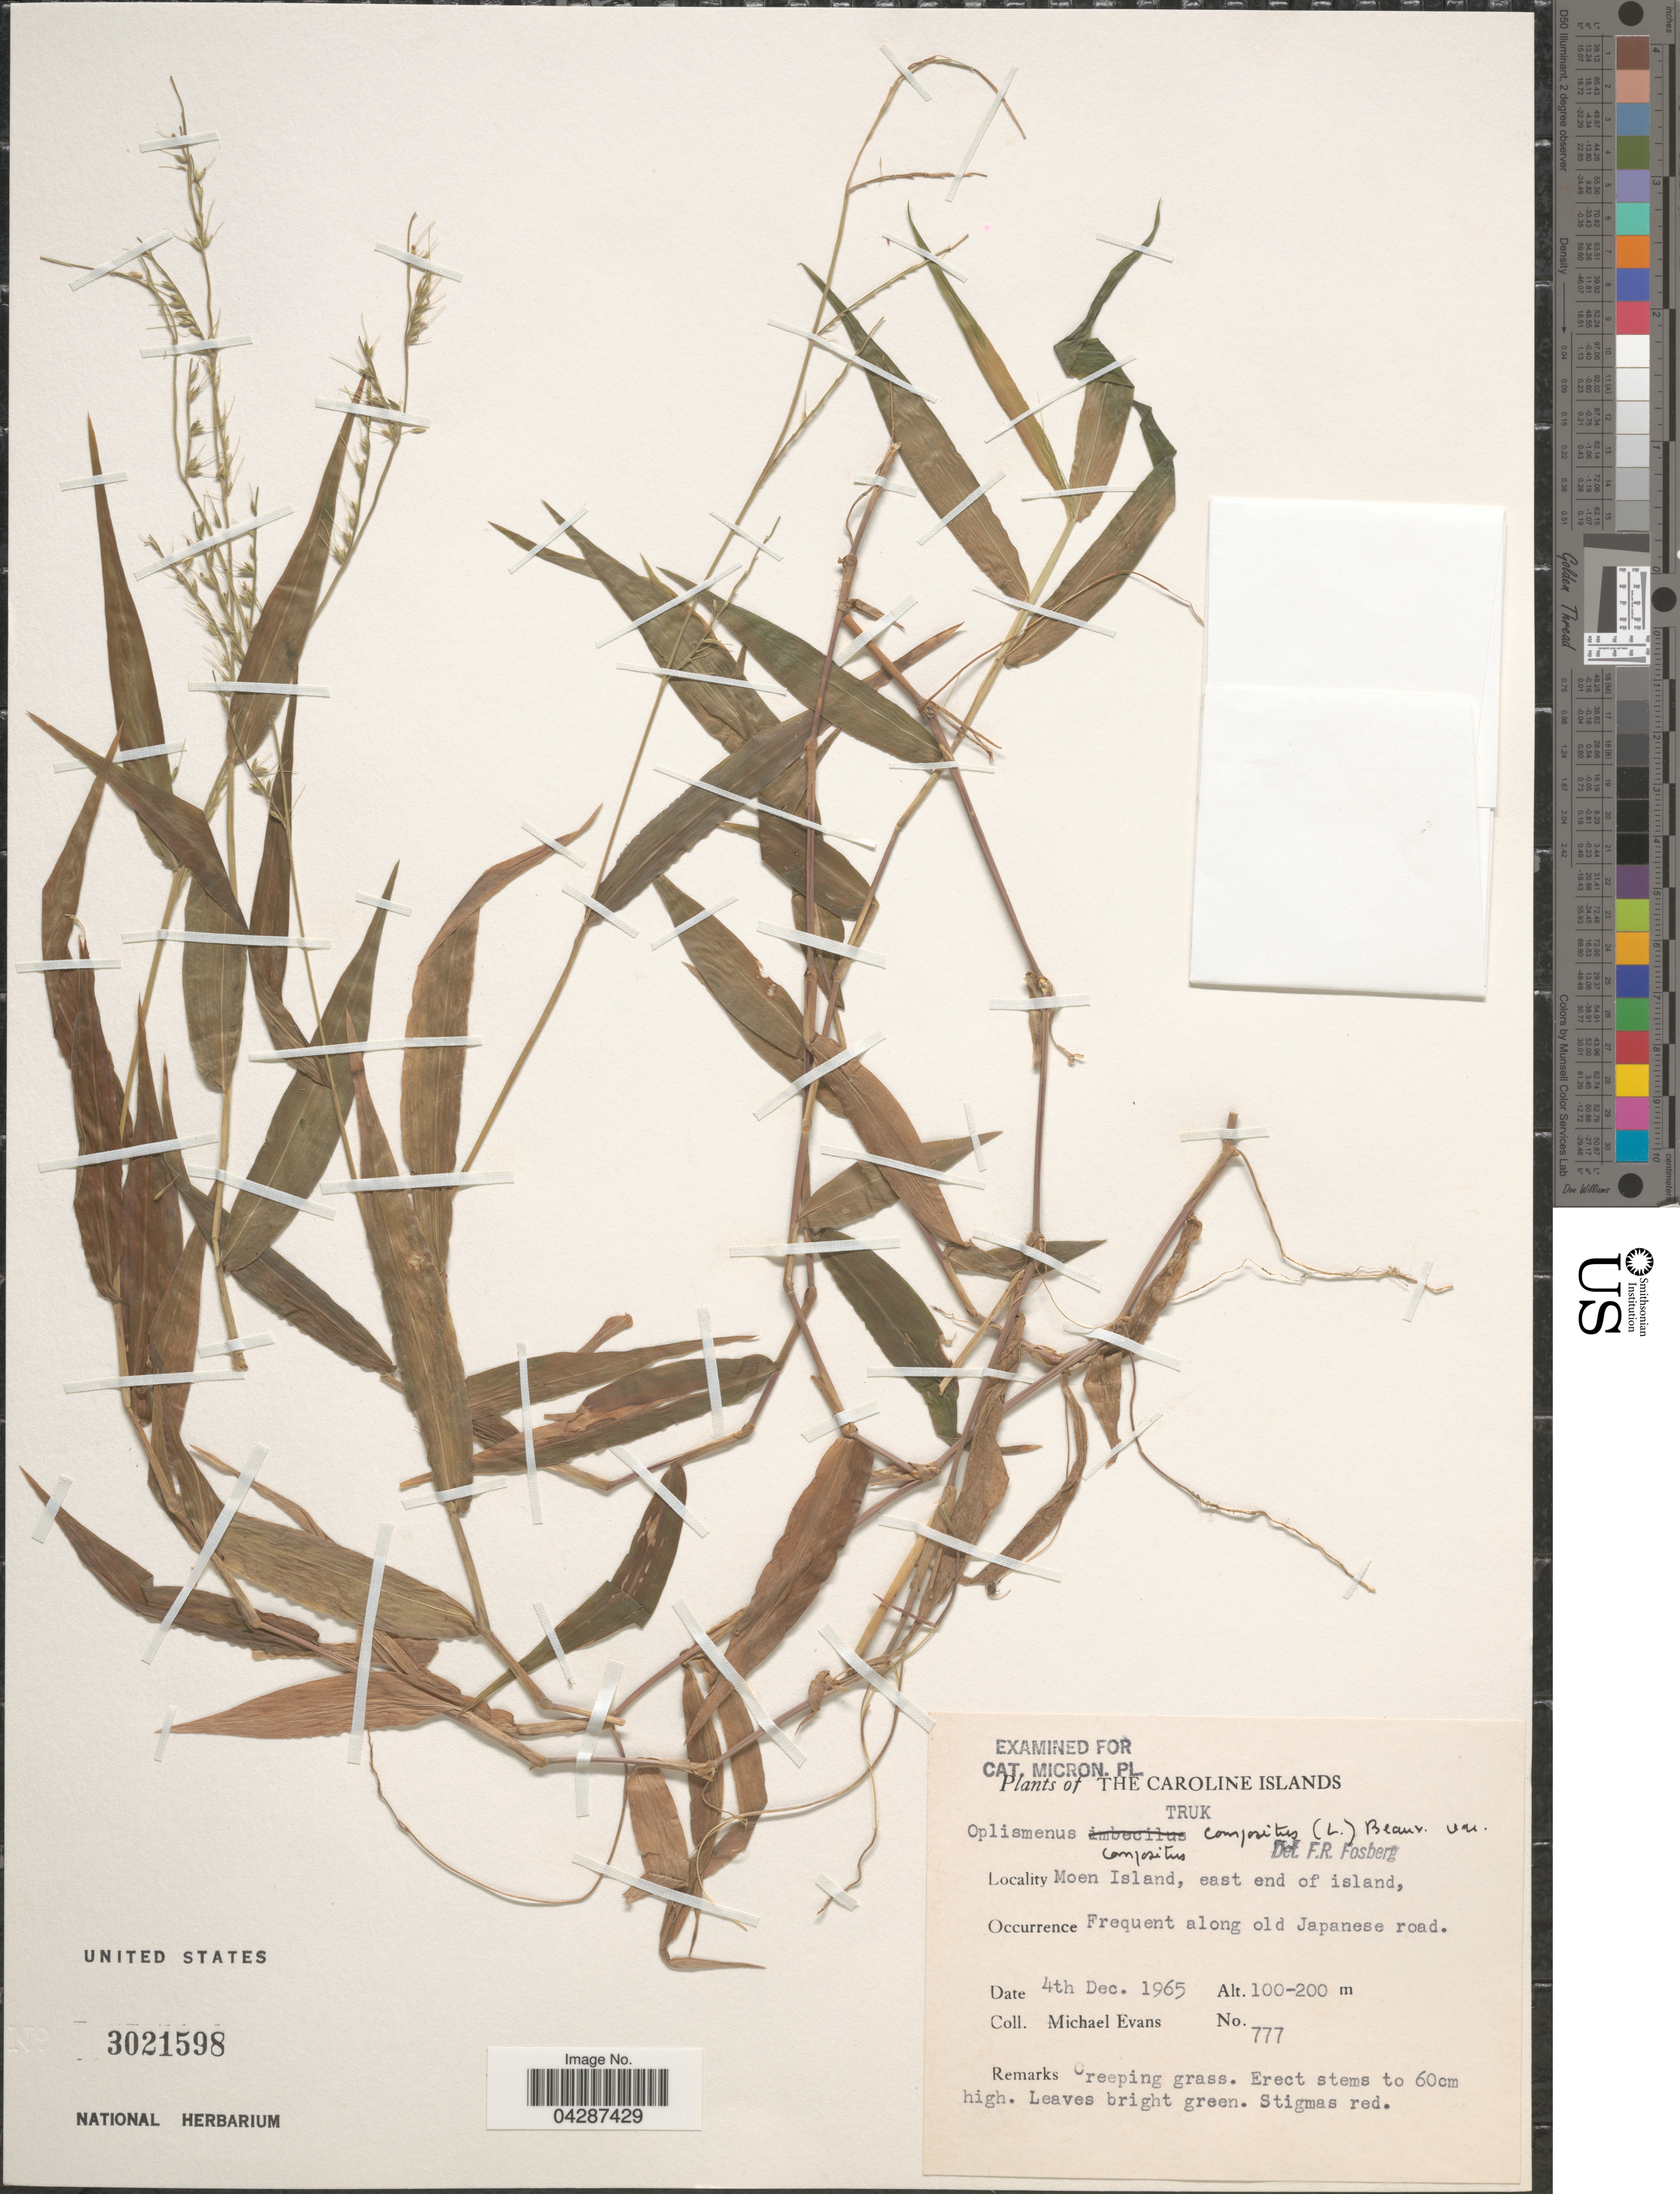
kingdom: Plantae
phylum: Tracheophyta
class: Liliopsida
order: Poales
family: Poaceae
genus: Oplismenus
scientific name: Oplismenus compositus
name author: (L.) P. Beauv.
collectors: M. Evans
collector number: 777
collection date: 1965-12-04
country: Micronesia, Federated States of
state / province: Truk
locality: The Caroline Islands. Truk. Moen Island, east end of island, Frequent along old Japanese road.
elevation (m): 100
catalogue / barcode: US 3021598